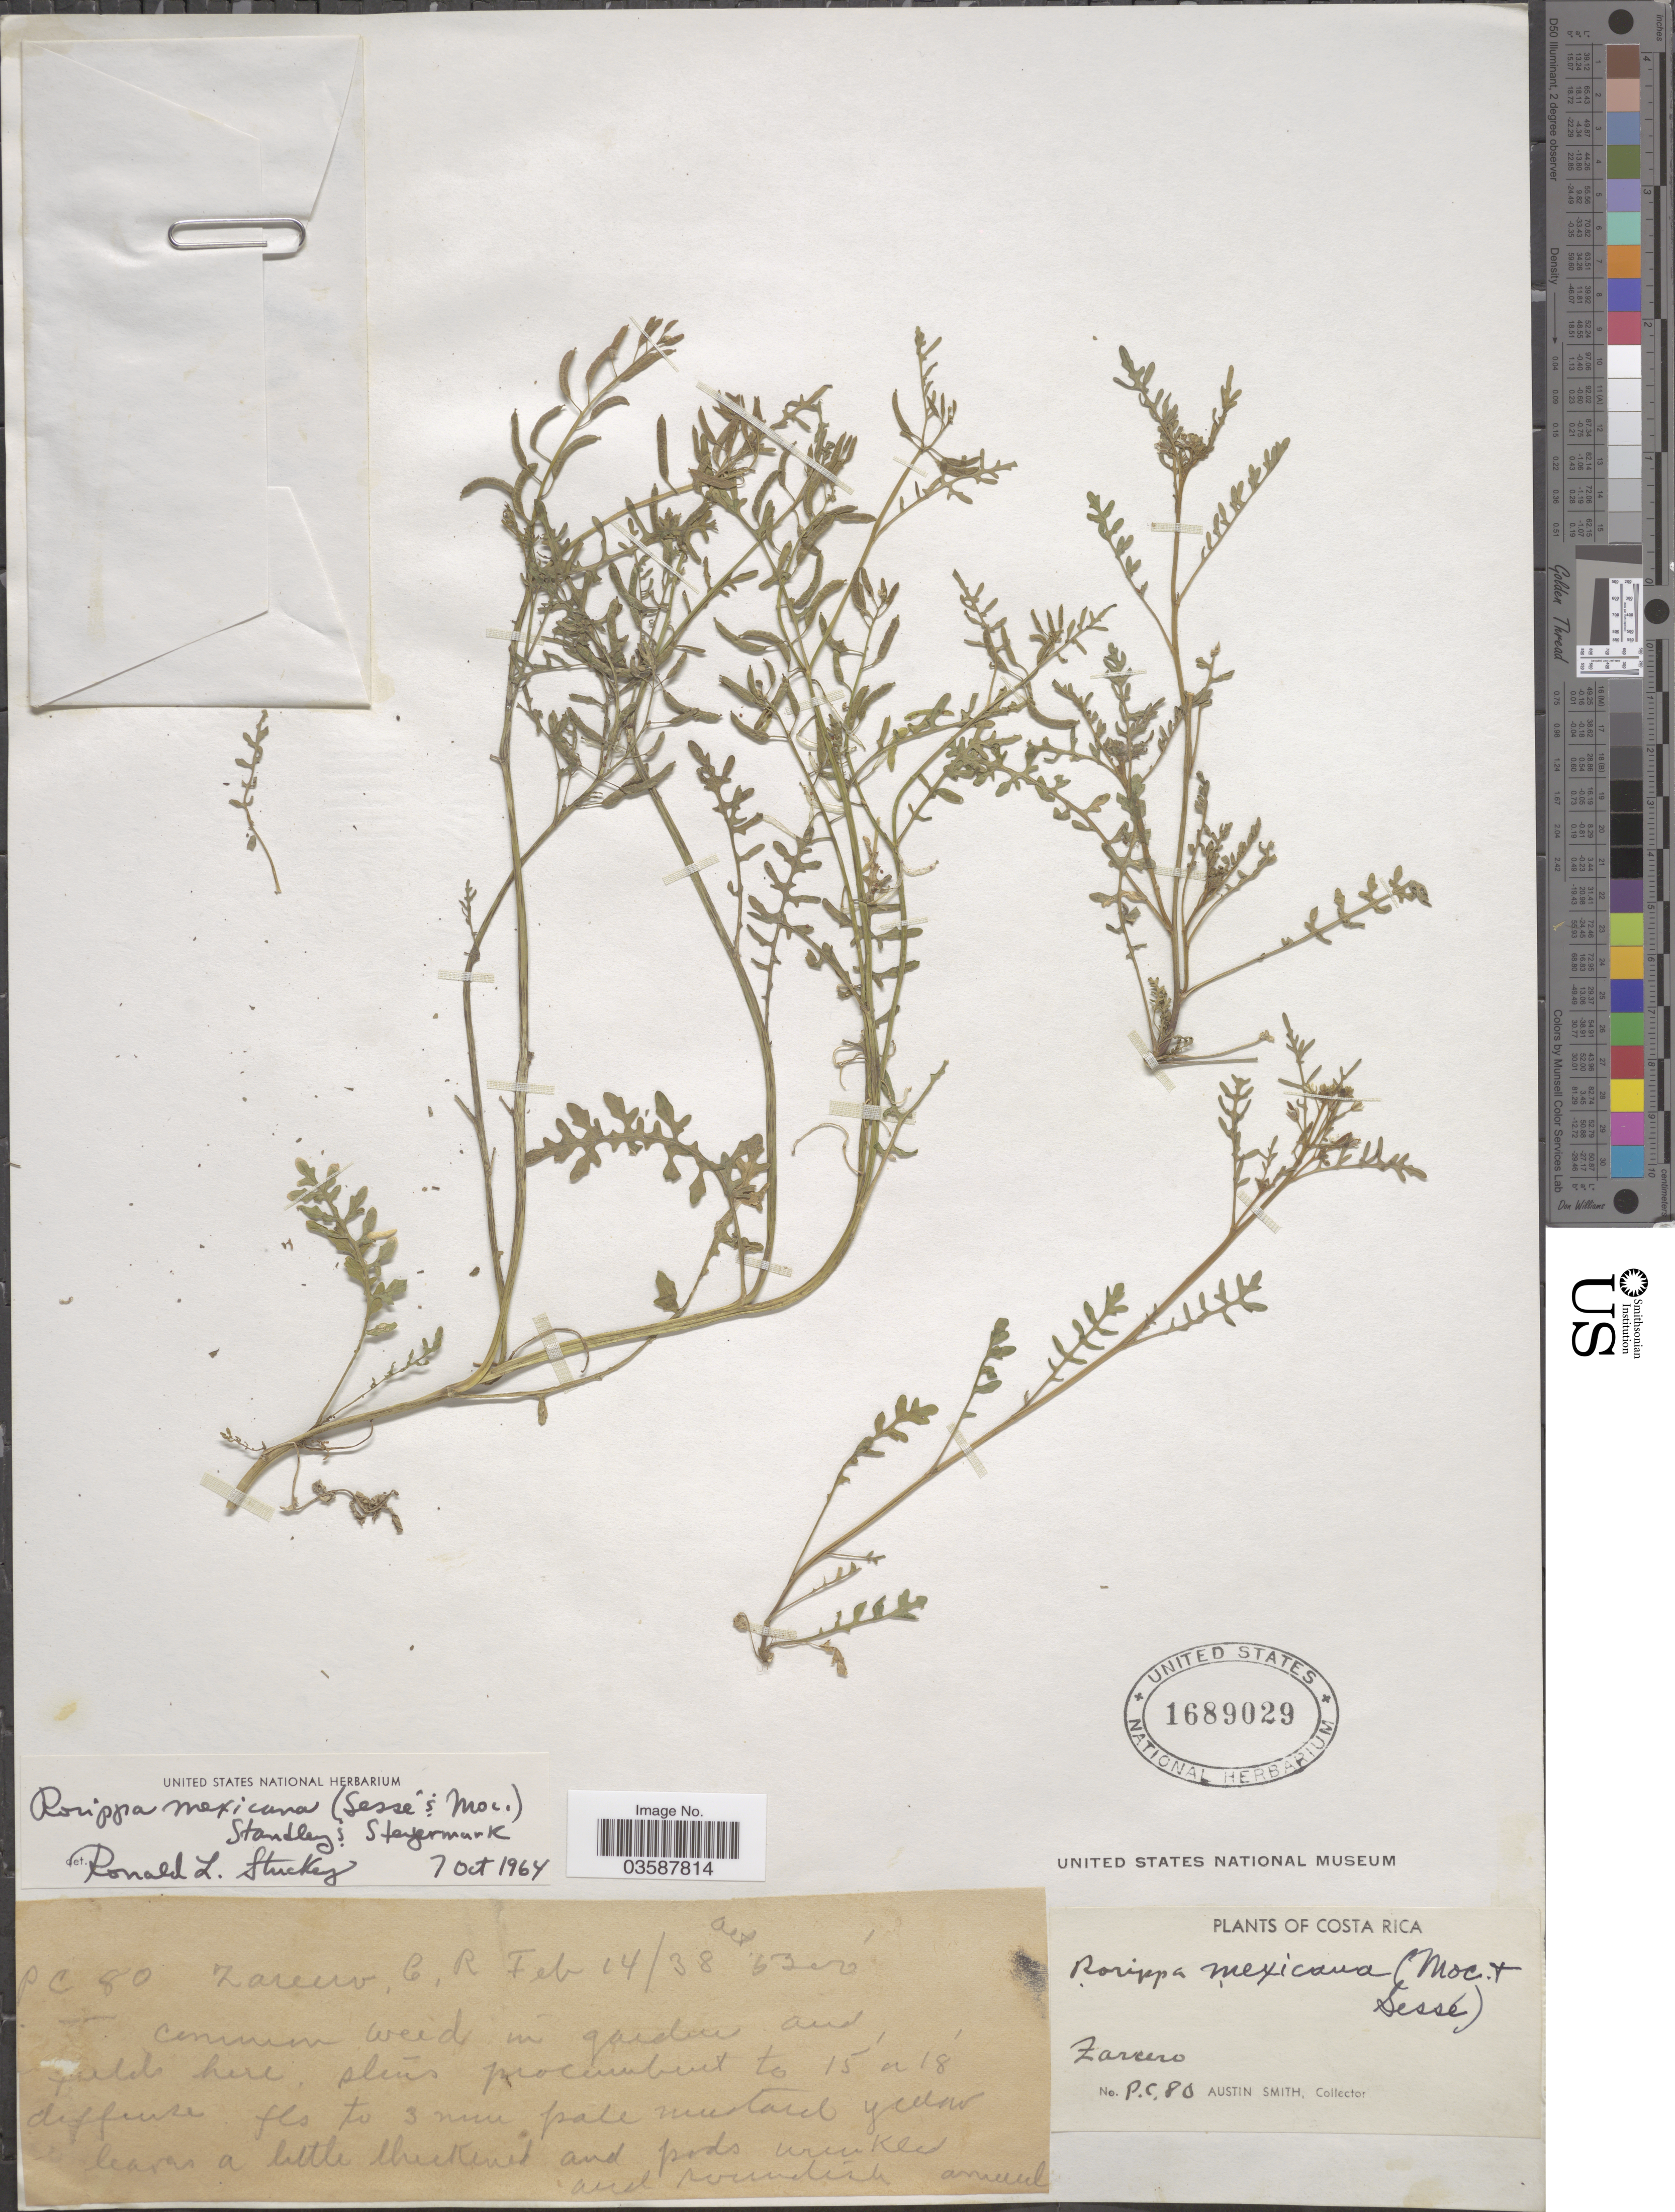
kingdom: Plantae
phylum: Tracheophyta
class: Magnoliopsida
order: Brassicales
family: Brassicaceae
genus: Rorippa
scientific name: Rorippa mexicana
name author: (Moc.) Standl. & Steyerm.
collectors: Aust P. Smith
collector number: PC80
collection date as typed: Transcribed d/m/y: 14/2/38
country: Costa Rica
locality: Zarrero.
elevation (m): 1920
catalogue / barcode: US 1689029